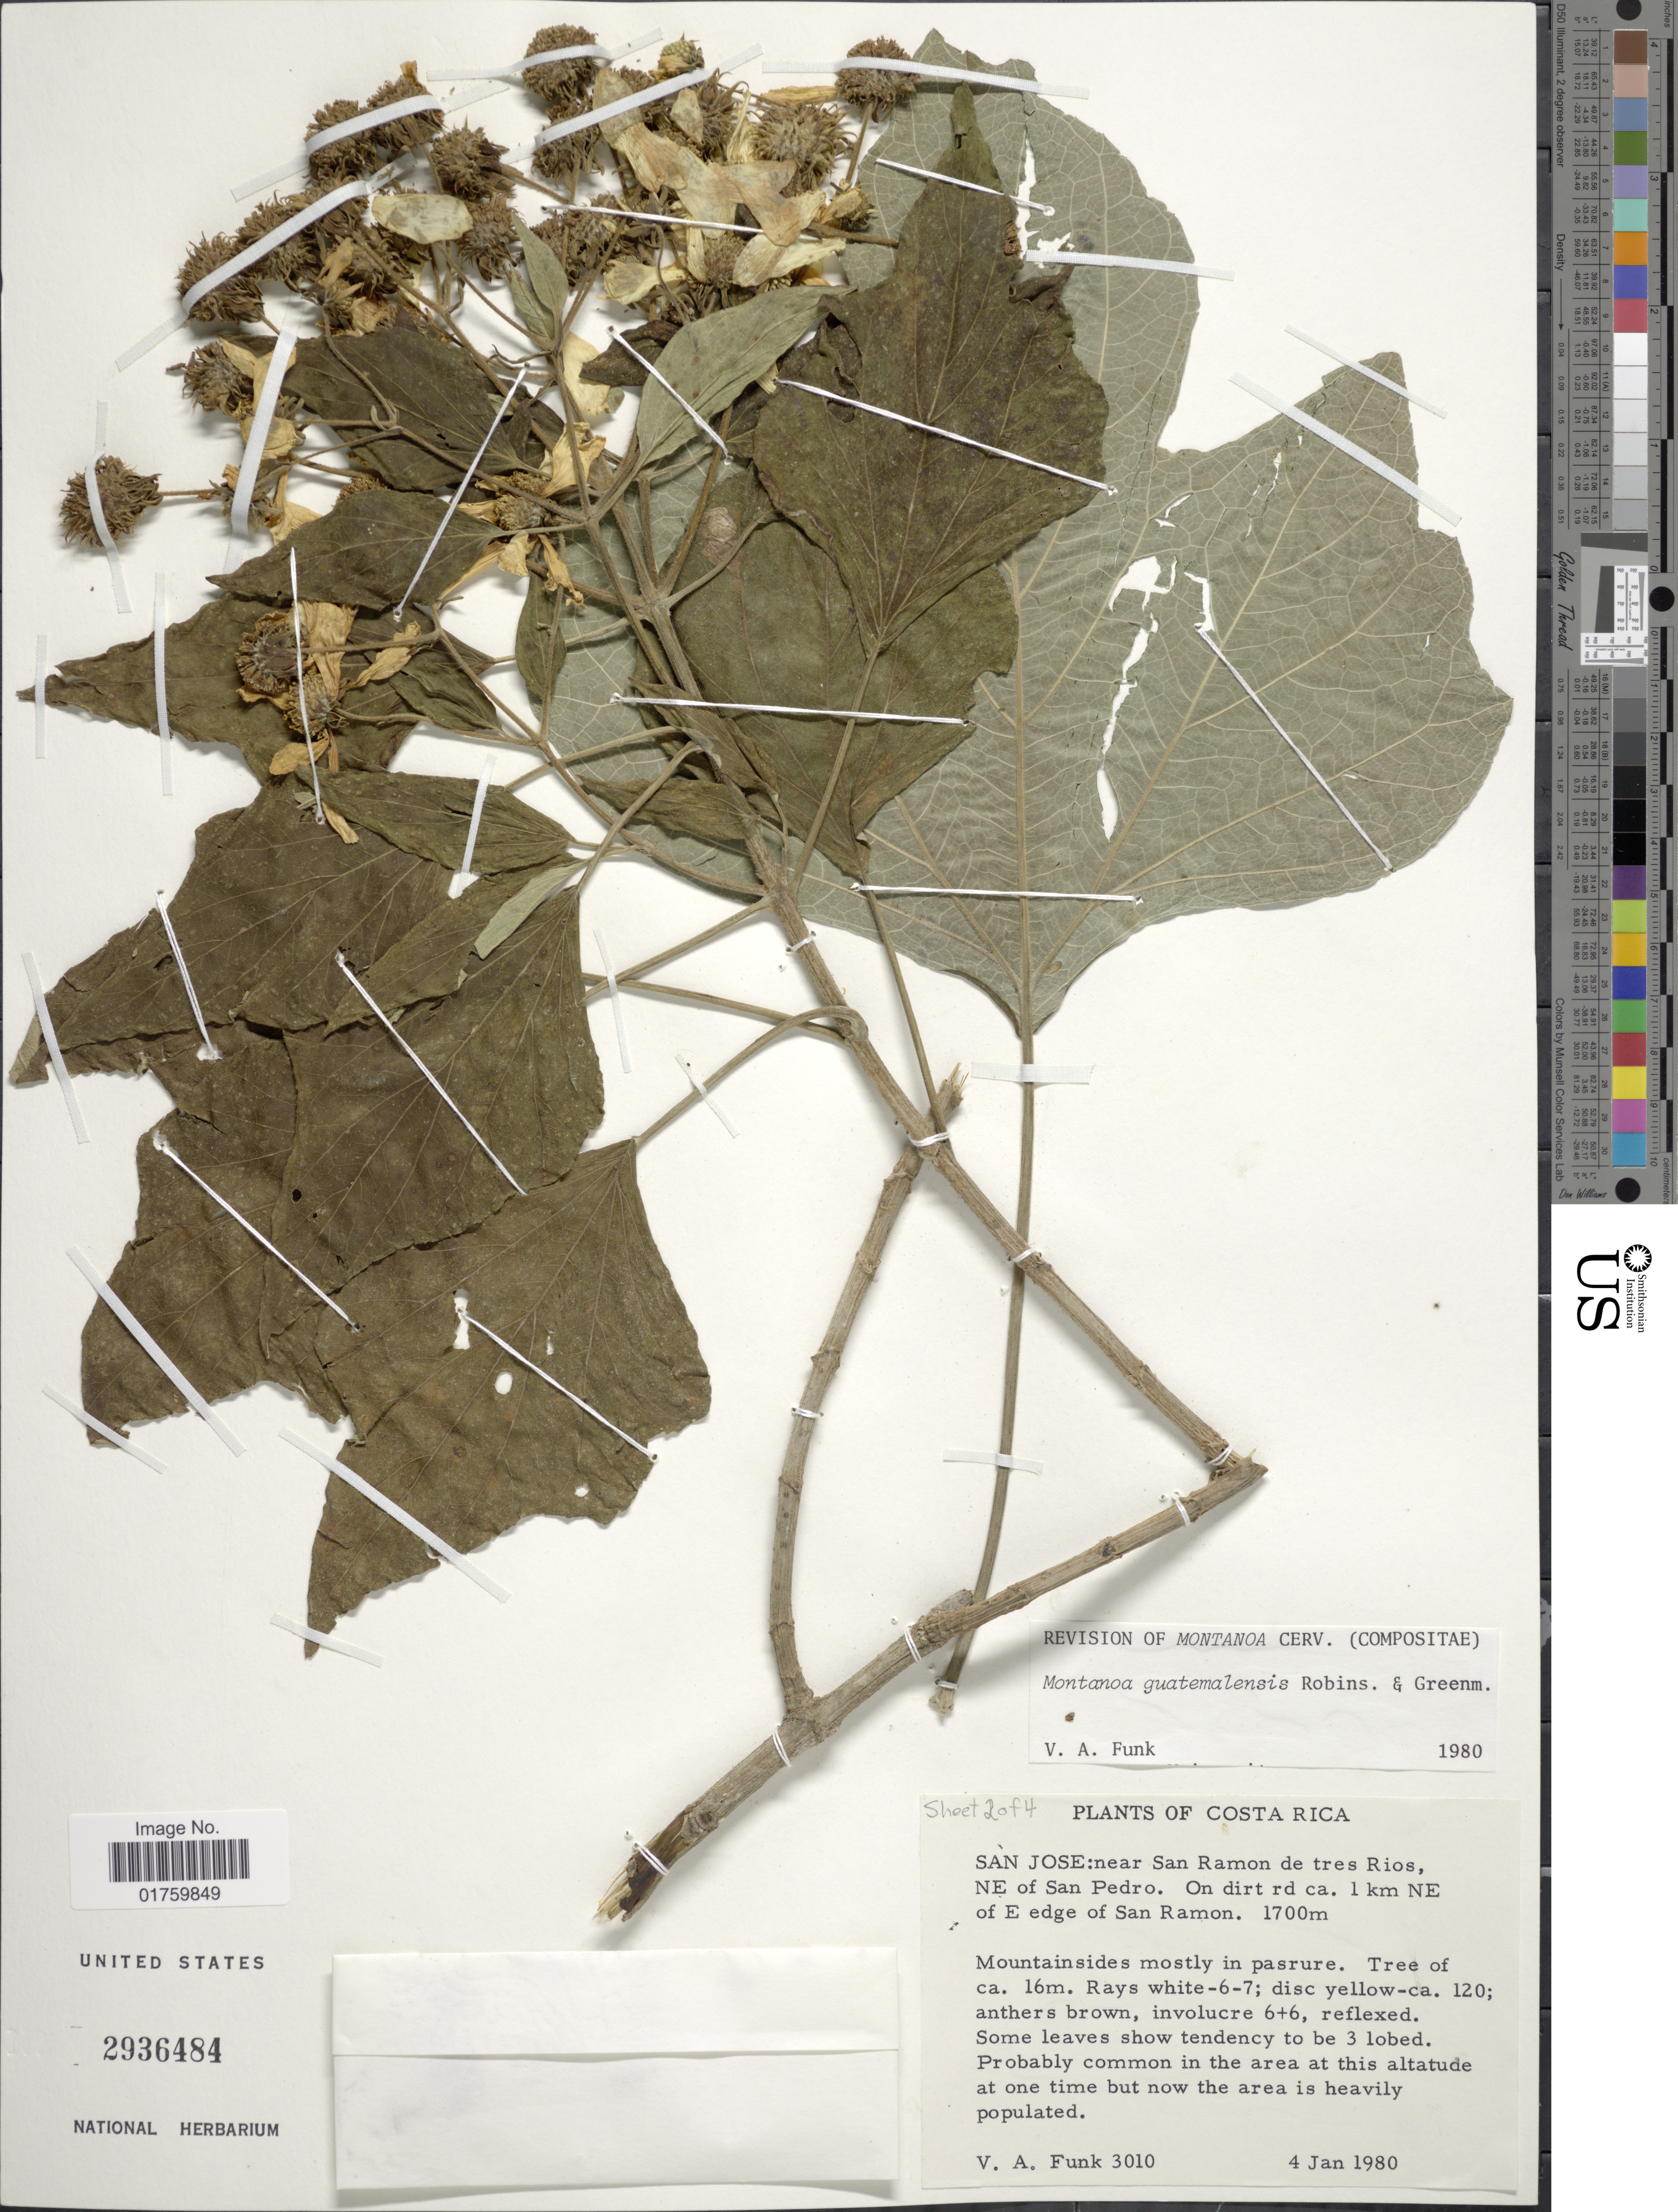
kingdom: Plantae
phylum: Tracheophyta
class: Magnoliopsida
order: Asterales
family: Asteraceae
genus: Montanoa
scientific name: Montanoa guatemalensis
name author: B.L. Rob. & Greenm.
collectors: V. Funk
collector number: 3010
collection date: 1980-01-04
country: Costa Rica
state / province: San José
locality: Near San Ramon de tres Rios, NE of San Pedro, on dirt rd. ca. 1 km NE of E edge of San Ramon, mountainsides.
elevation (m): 1700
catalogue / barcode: US 2936484